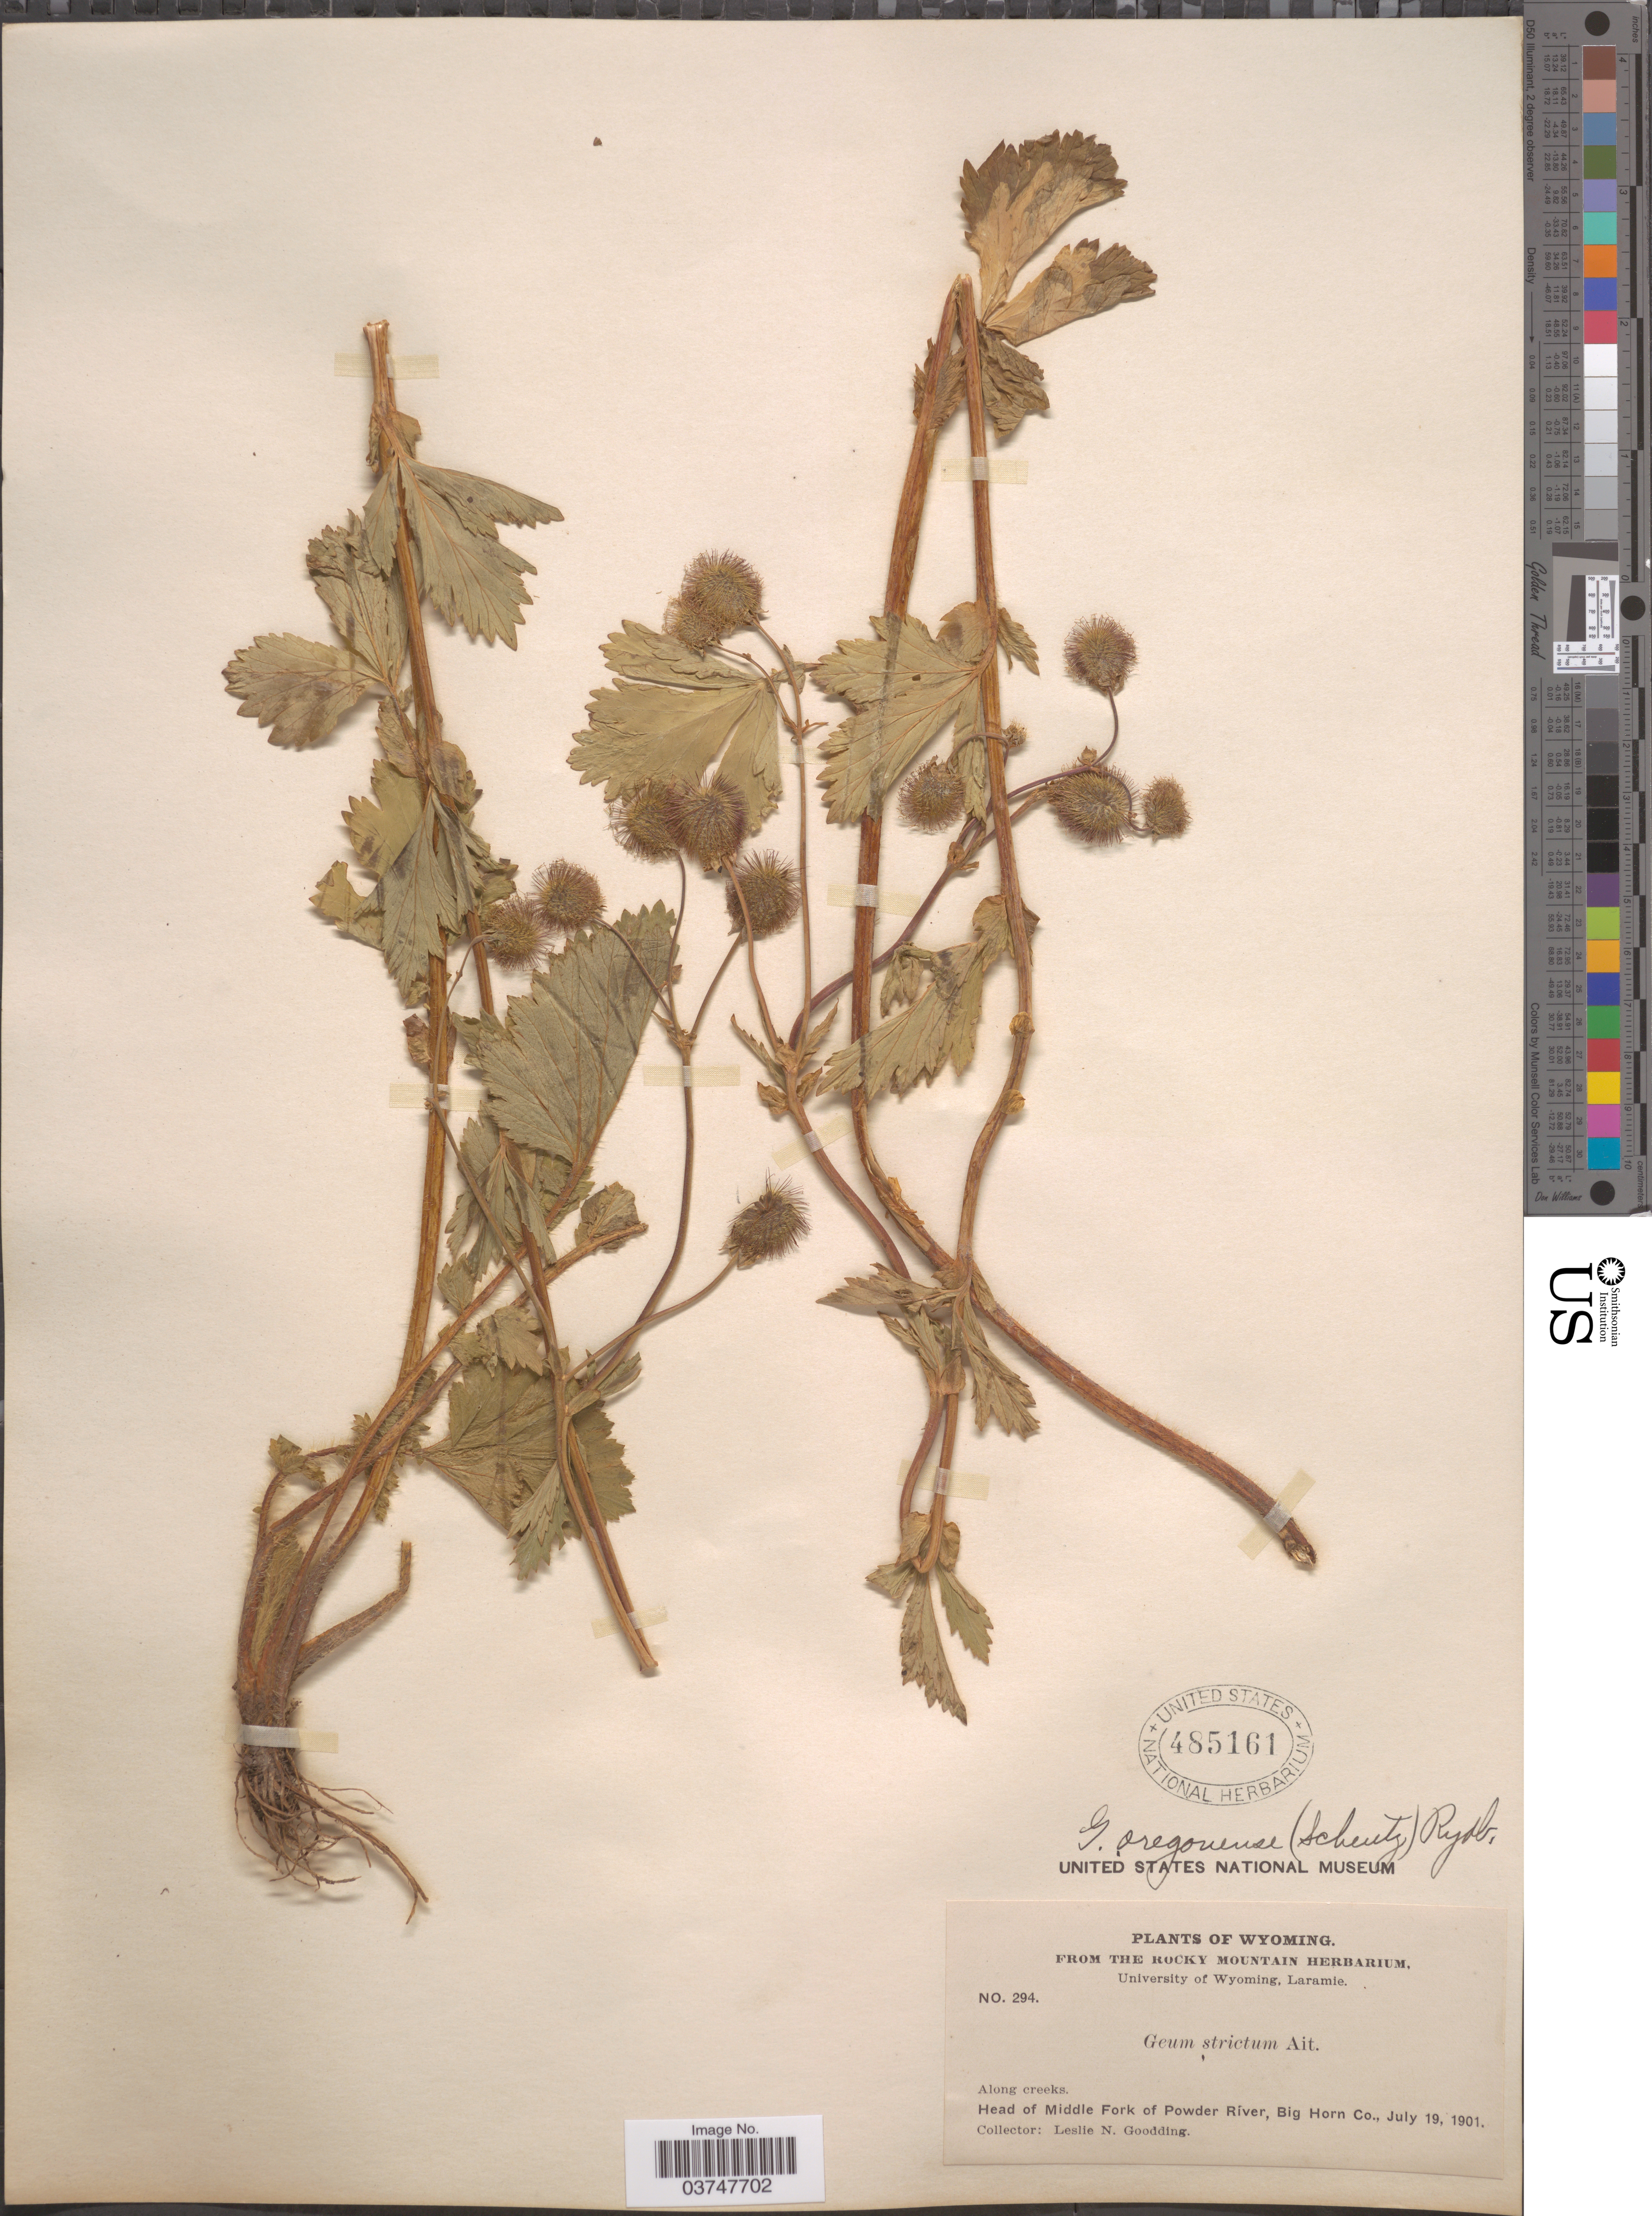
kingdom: Plantae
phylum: Tracheophyta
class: Magnoliopsida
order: Rosales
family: Rosaceae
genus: Geum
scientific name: Geum oregonense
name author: Rydb.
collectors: L. N. Goodding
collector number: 294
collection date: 1901-07-19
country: United States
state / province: Wyoming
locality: Head of Middle Fork of Powder River, Big Horn Co.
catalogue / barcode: US 485161